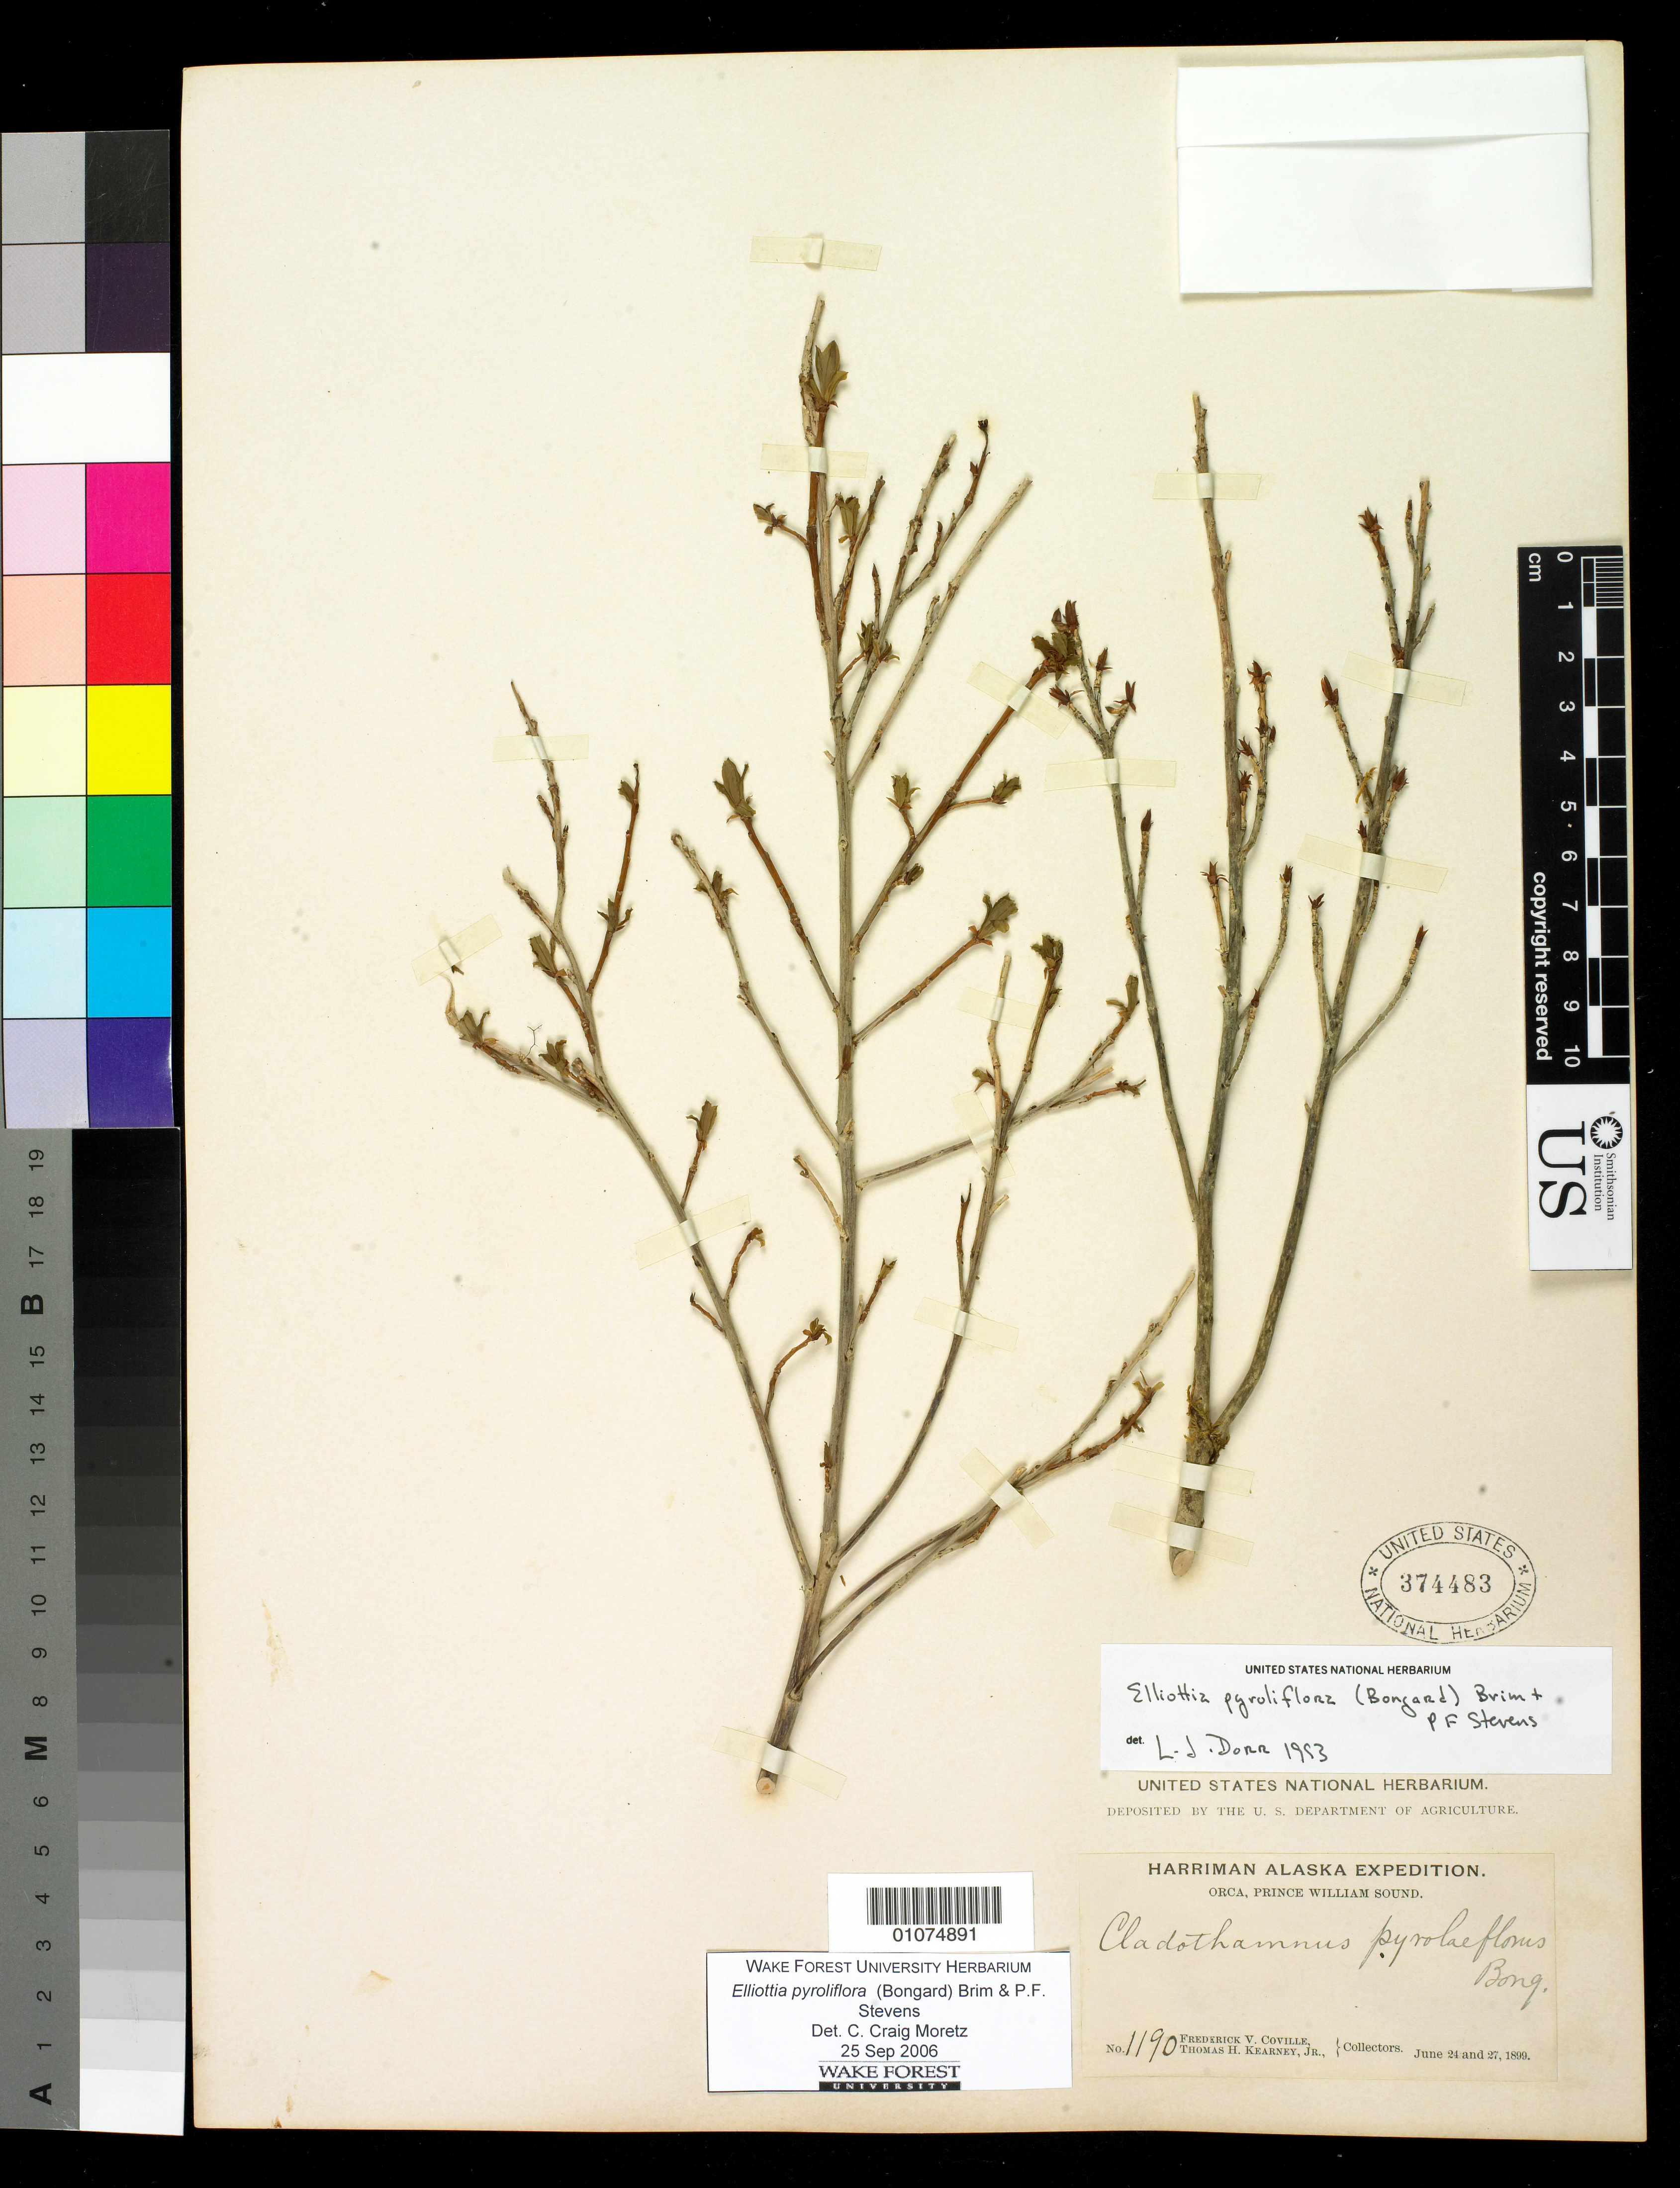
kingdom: Plantae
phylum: Tracheophyta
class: Magnoliopsida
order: Ericales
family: Ericaceae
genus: Elliottia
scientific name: Elliottia pyroliflora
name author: (Bong.) P.F. Stevens & Brim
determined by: Moretz, C. C.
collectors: F. V. Coville & T. H. Kearney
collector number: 1190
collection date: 1899-06-24,1899-06-27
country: United States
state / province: Alaska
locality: Orca, Prince William Sound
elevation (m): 549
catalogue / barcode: US 374483